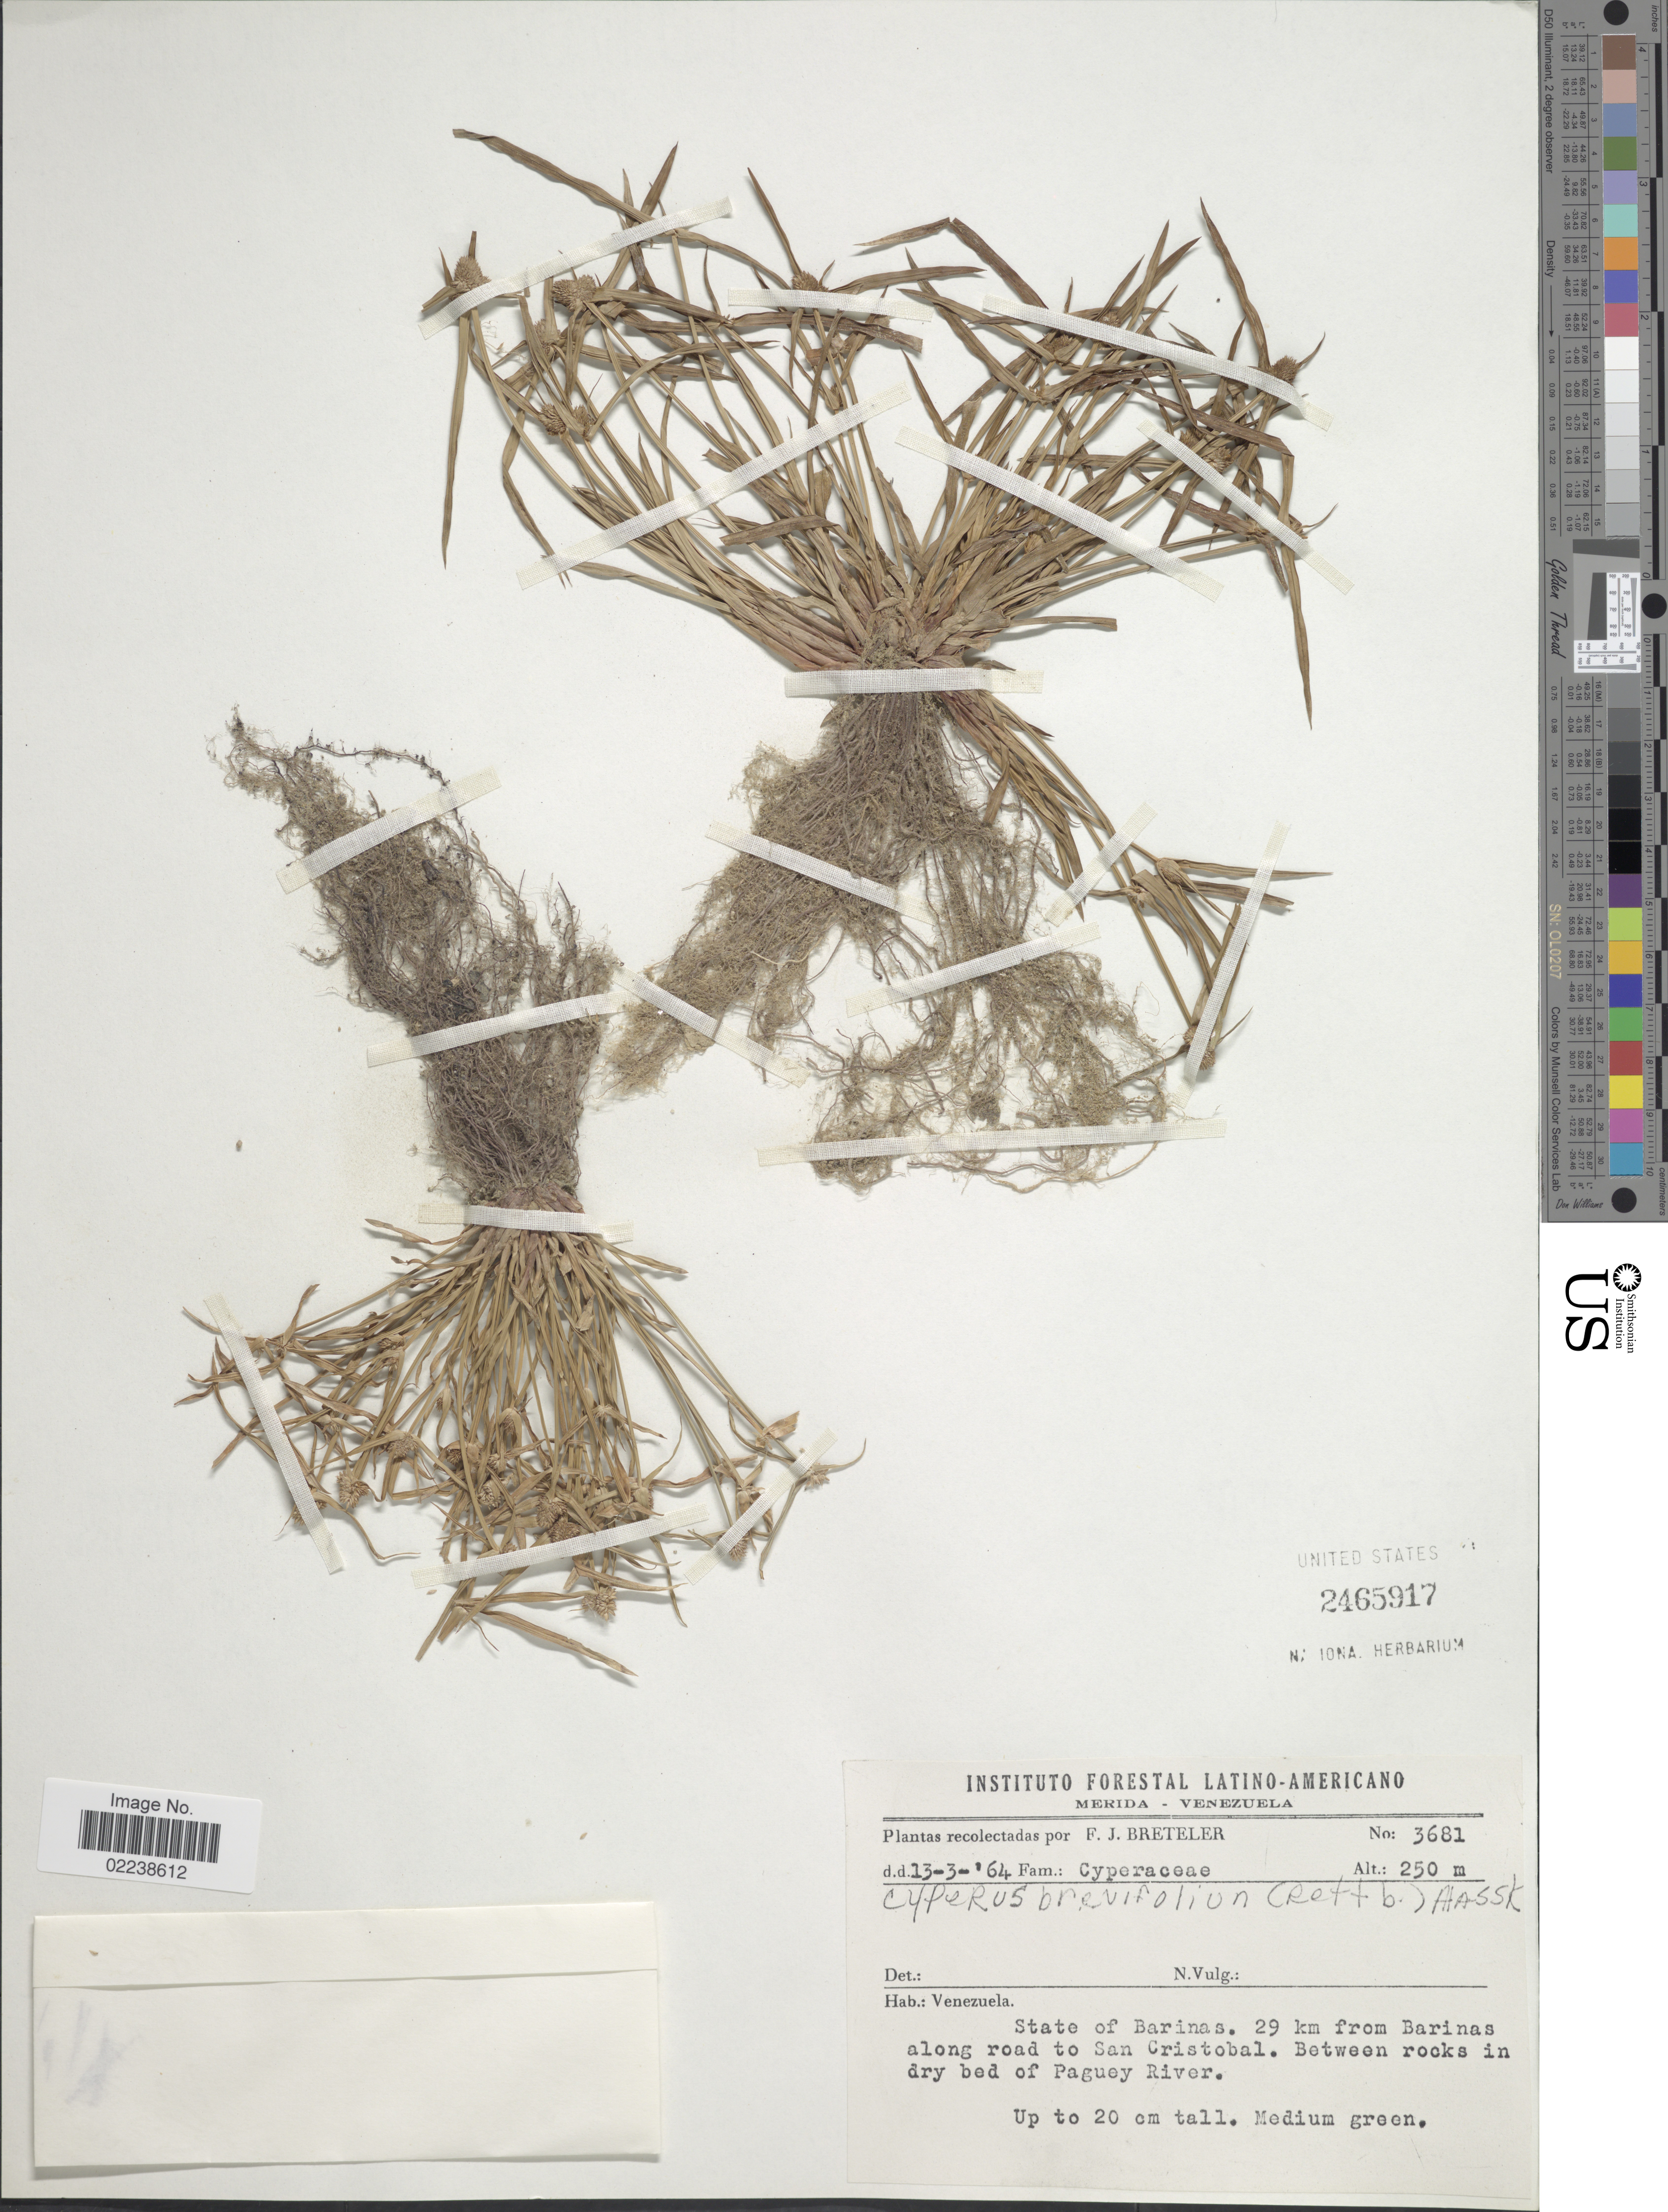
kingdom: Plantae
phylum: Tracheophyta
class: Liliopsida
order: Poales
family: Cyperaceae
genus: Cyperus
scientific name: Cyperus hortensis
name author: (Salzm. ex Steud.) Dorr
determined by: Strong, Mark T., (BOT), Smithsonian Institution - National Museum of Natural History (UNITED STATES)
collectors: F. J. Breteler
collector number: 3681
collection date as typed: Transcribed d/m/y: 13/3/64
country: Venezuela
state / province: Barinas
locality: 29 km from Barinas along road to San Cristobal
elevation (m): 250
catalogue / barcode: US 2465917